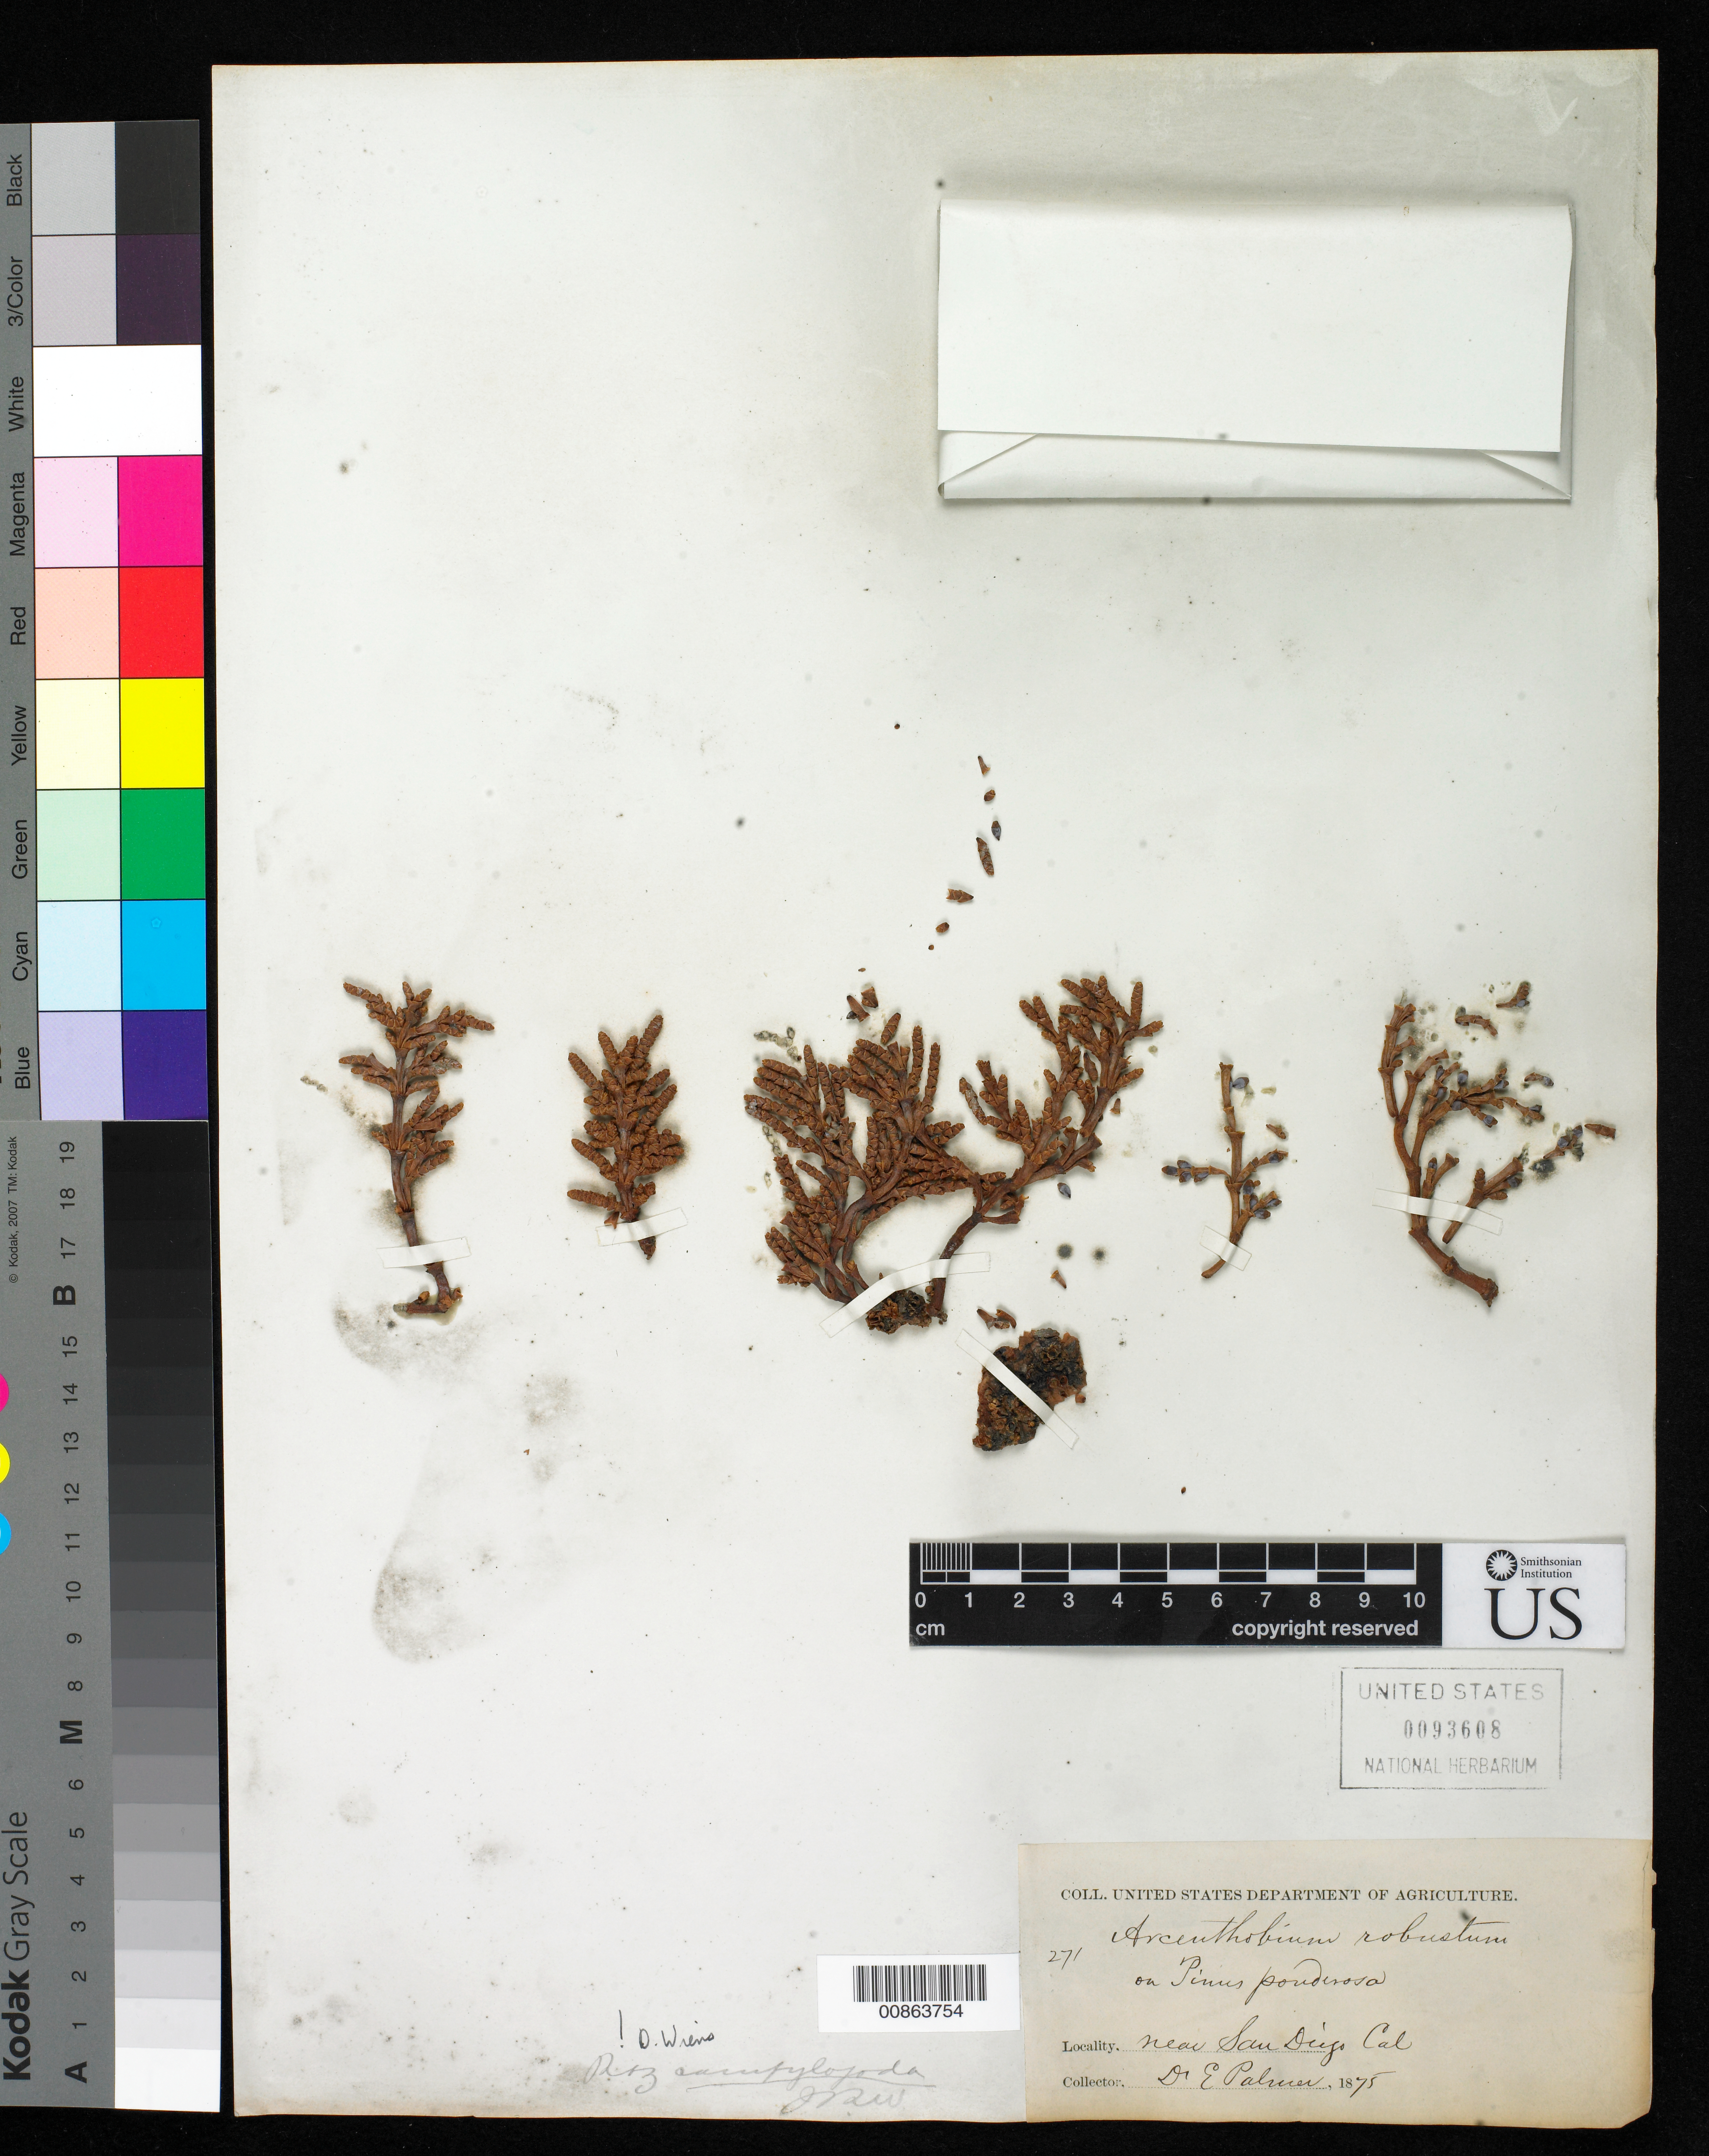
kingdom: Plantae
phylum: Tracheophyta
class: Magnoliopsida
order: Santalales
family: Viscaceae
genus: Arceuthobium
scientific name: Arceuthobium campylopodum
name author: Engelm.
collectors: E. Palmer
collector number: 271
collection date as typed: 1875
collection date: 1875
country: United States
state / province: California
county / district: San Diego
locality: Near San Diego, California.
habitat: On Pinus ponderosa.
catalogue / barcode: US 93608